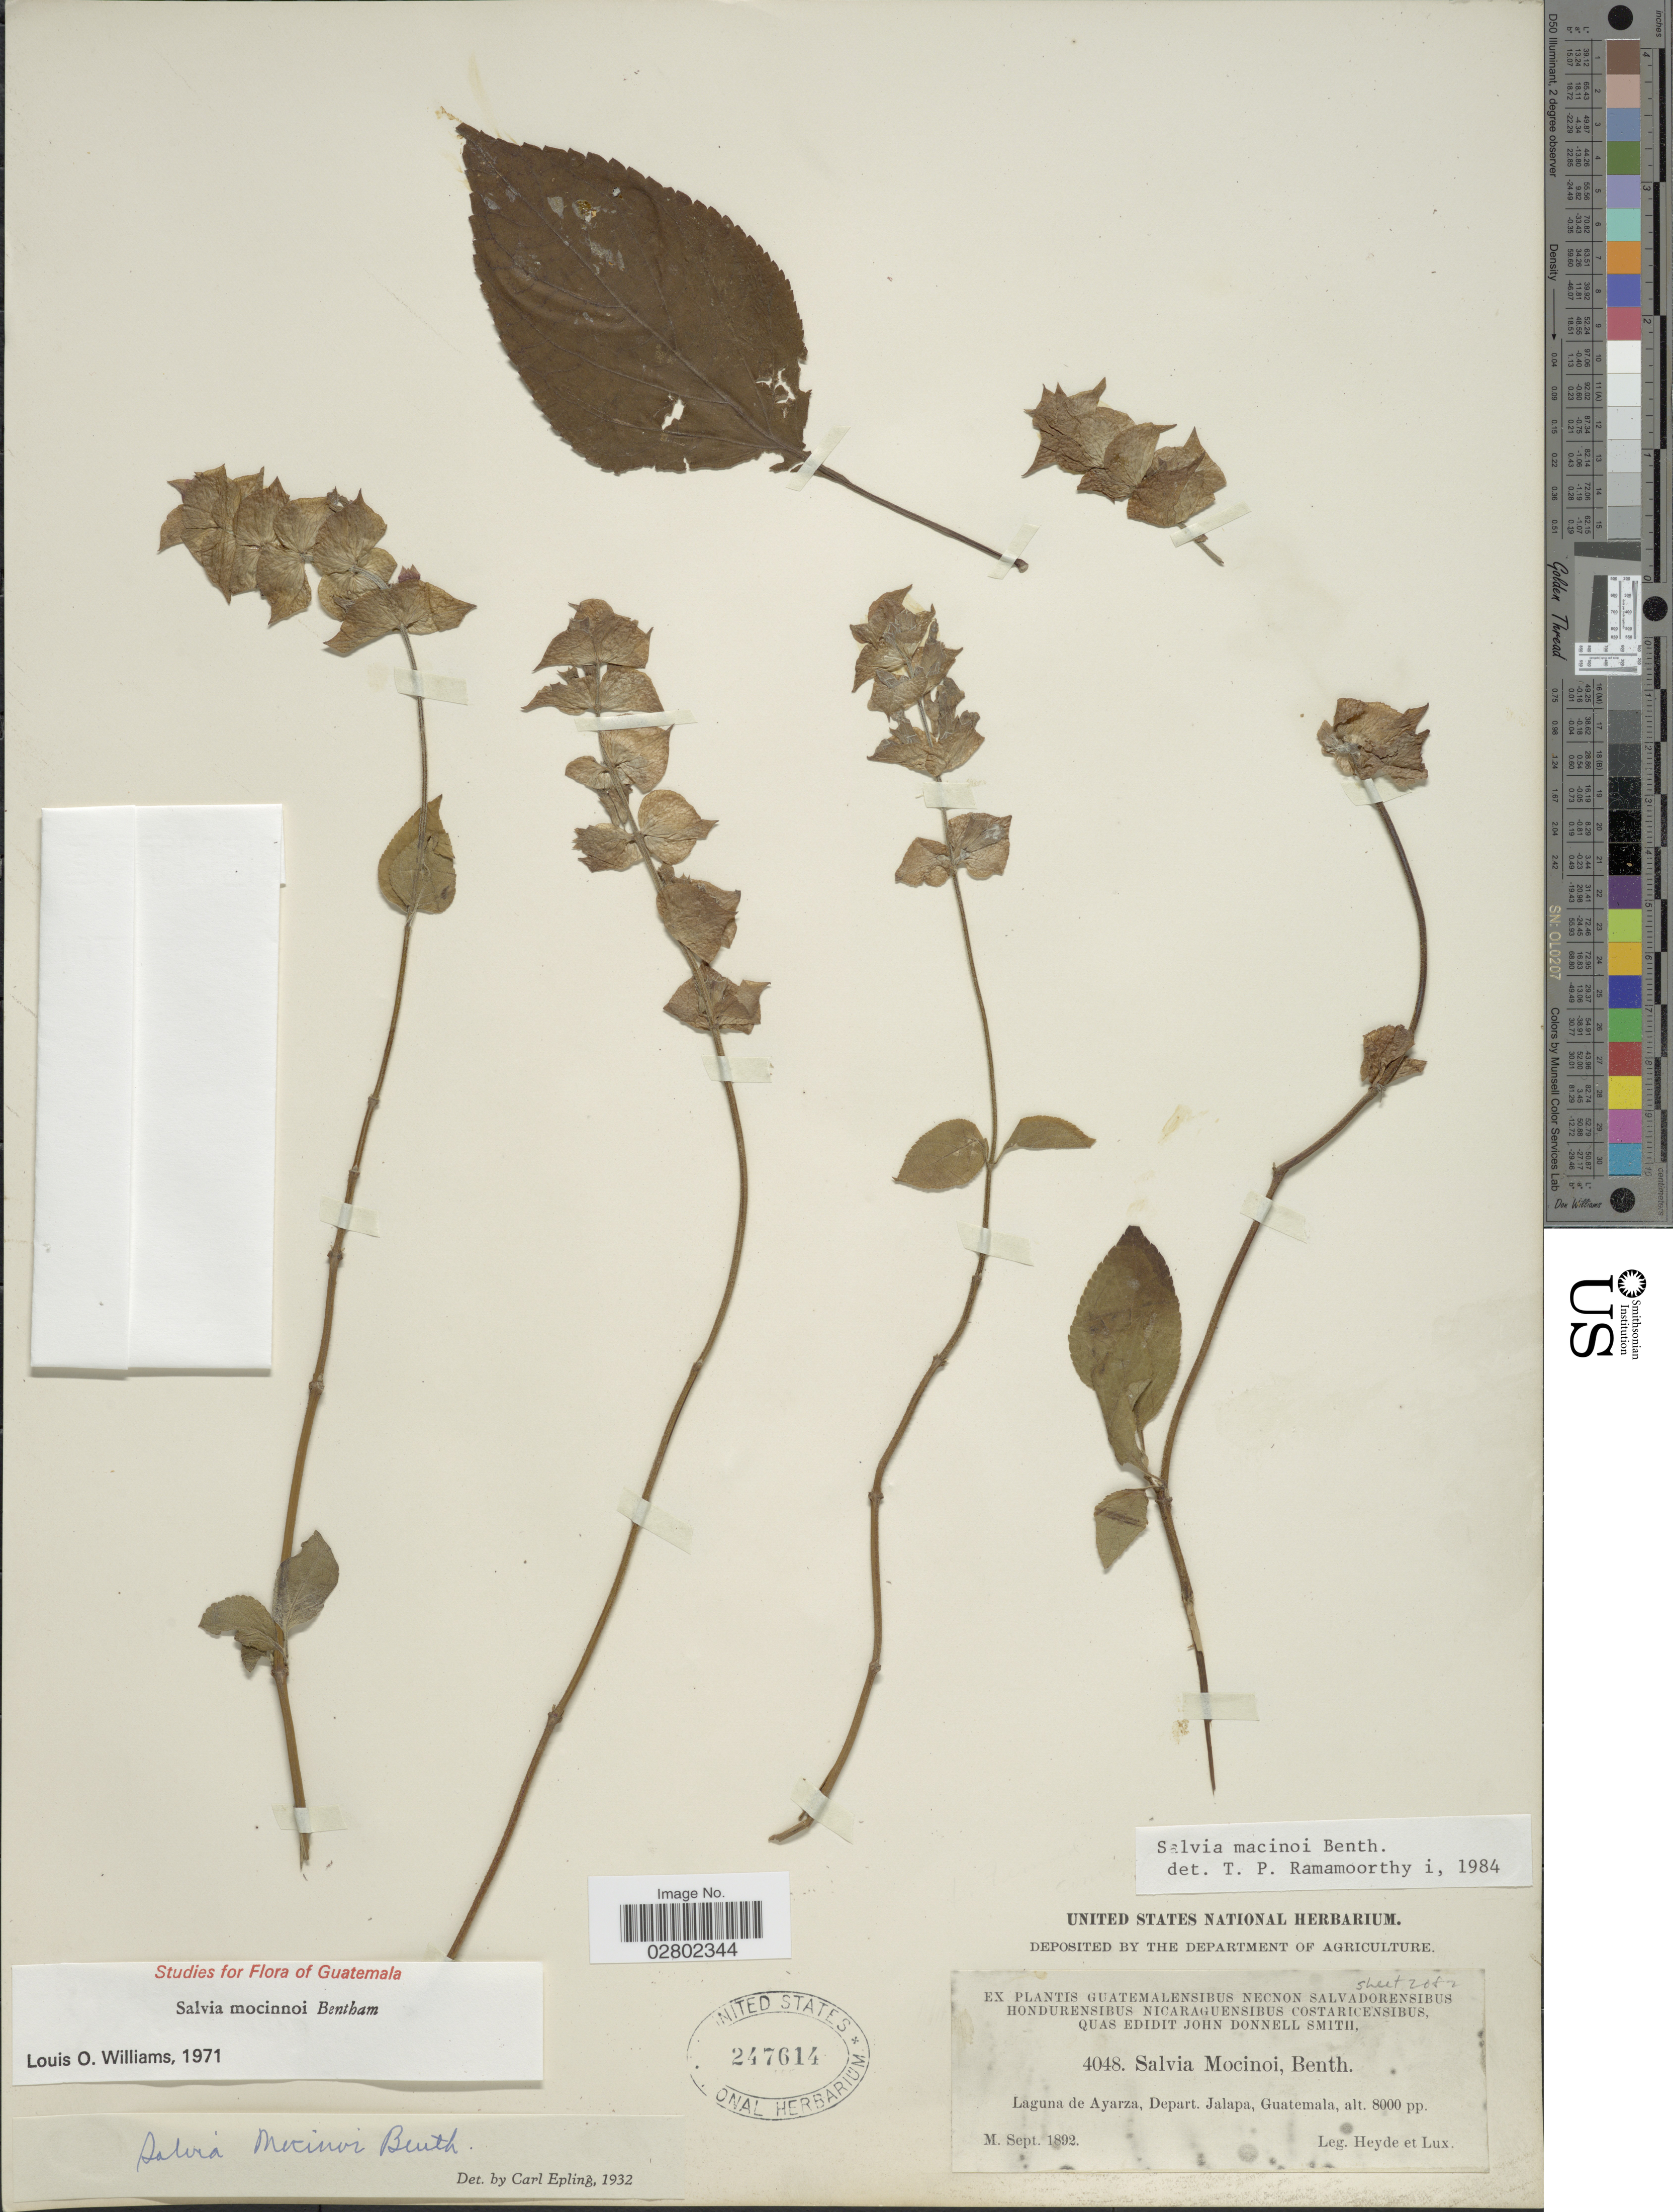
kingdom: Plantae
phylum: Tracheophyta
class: Magnoliopsida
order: Lamiales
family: Lamiaceae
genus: Salvia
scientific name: Salvia mocinoi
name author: Benth.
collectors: Heyde & Lux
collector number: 4048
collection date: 1892-09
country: Guatemala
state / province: Jalapa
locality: Laguna de Ayarza, Depart. Jalapa.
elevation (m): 2438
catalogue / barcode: US 247614